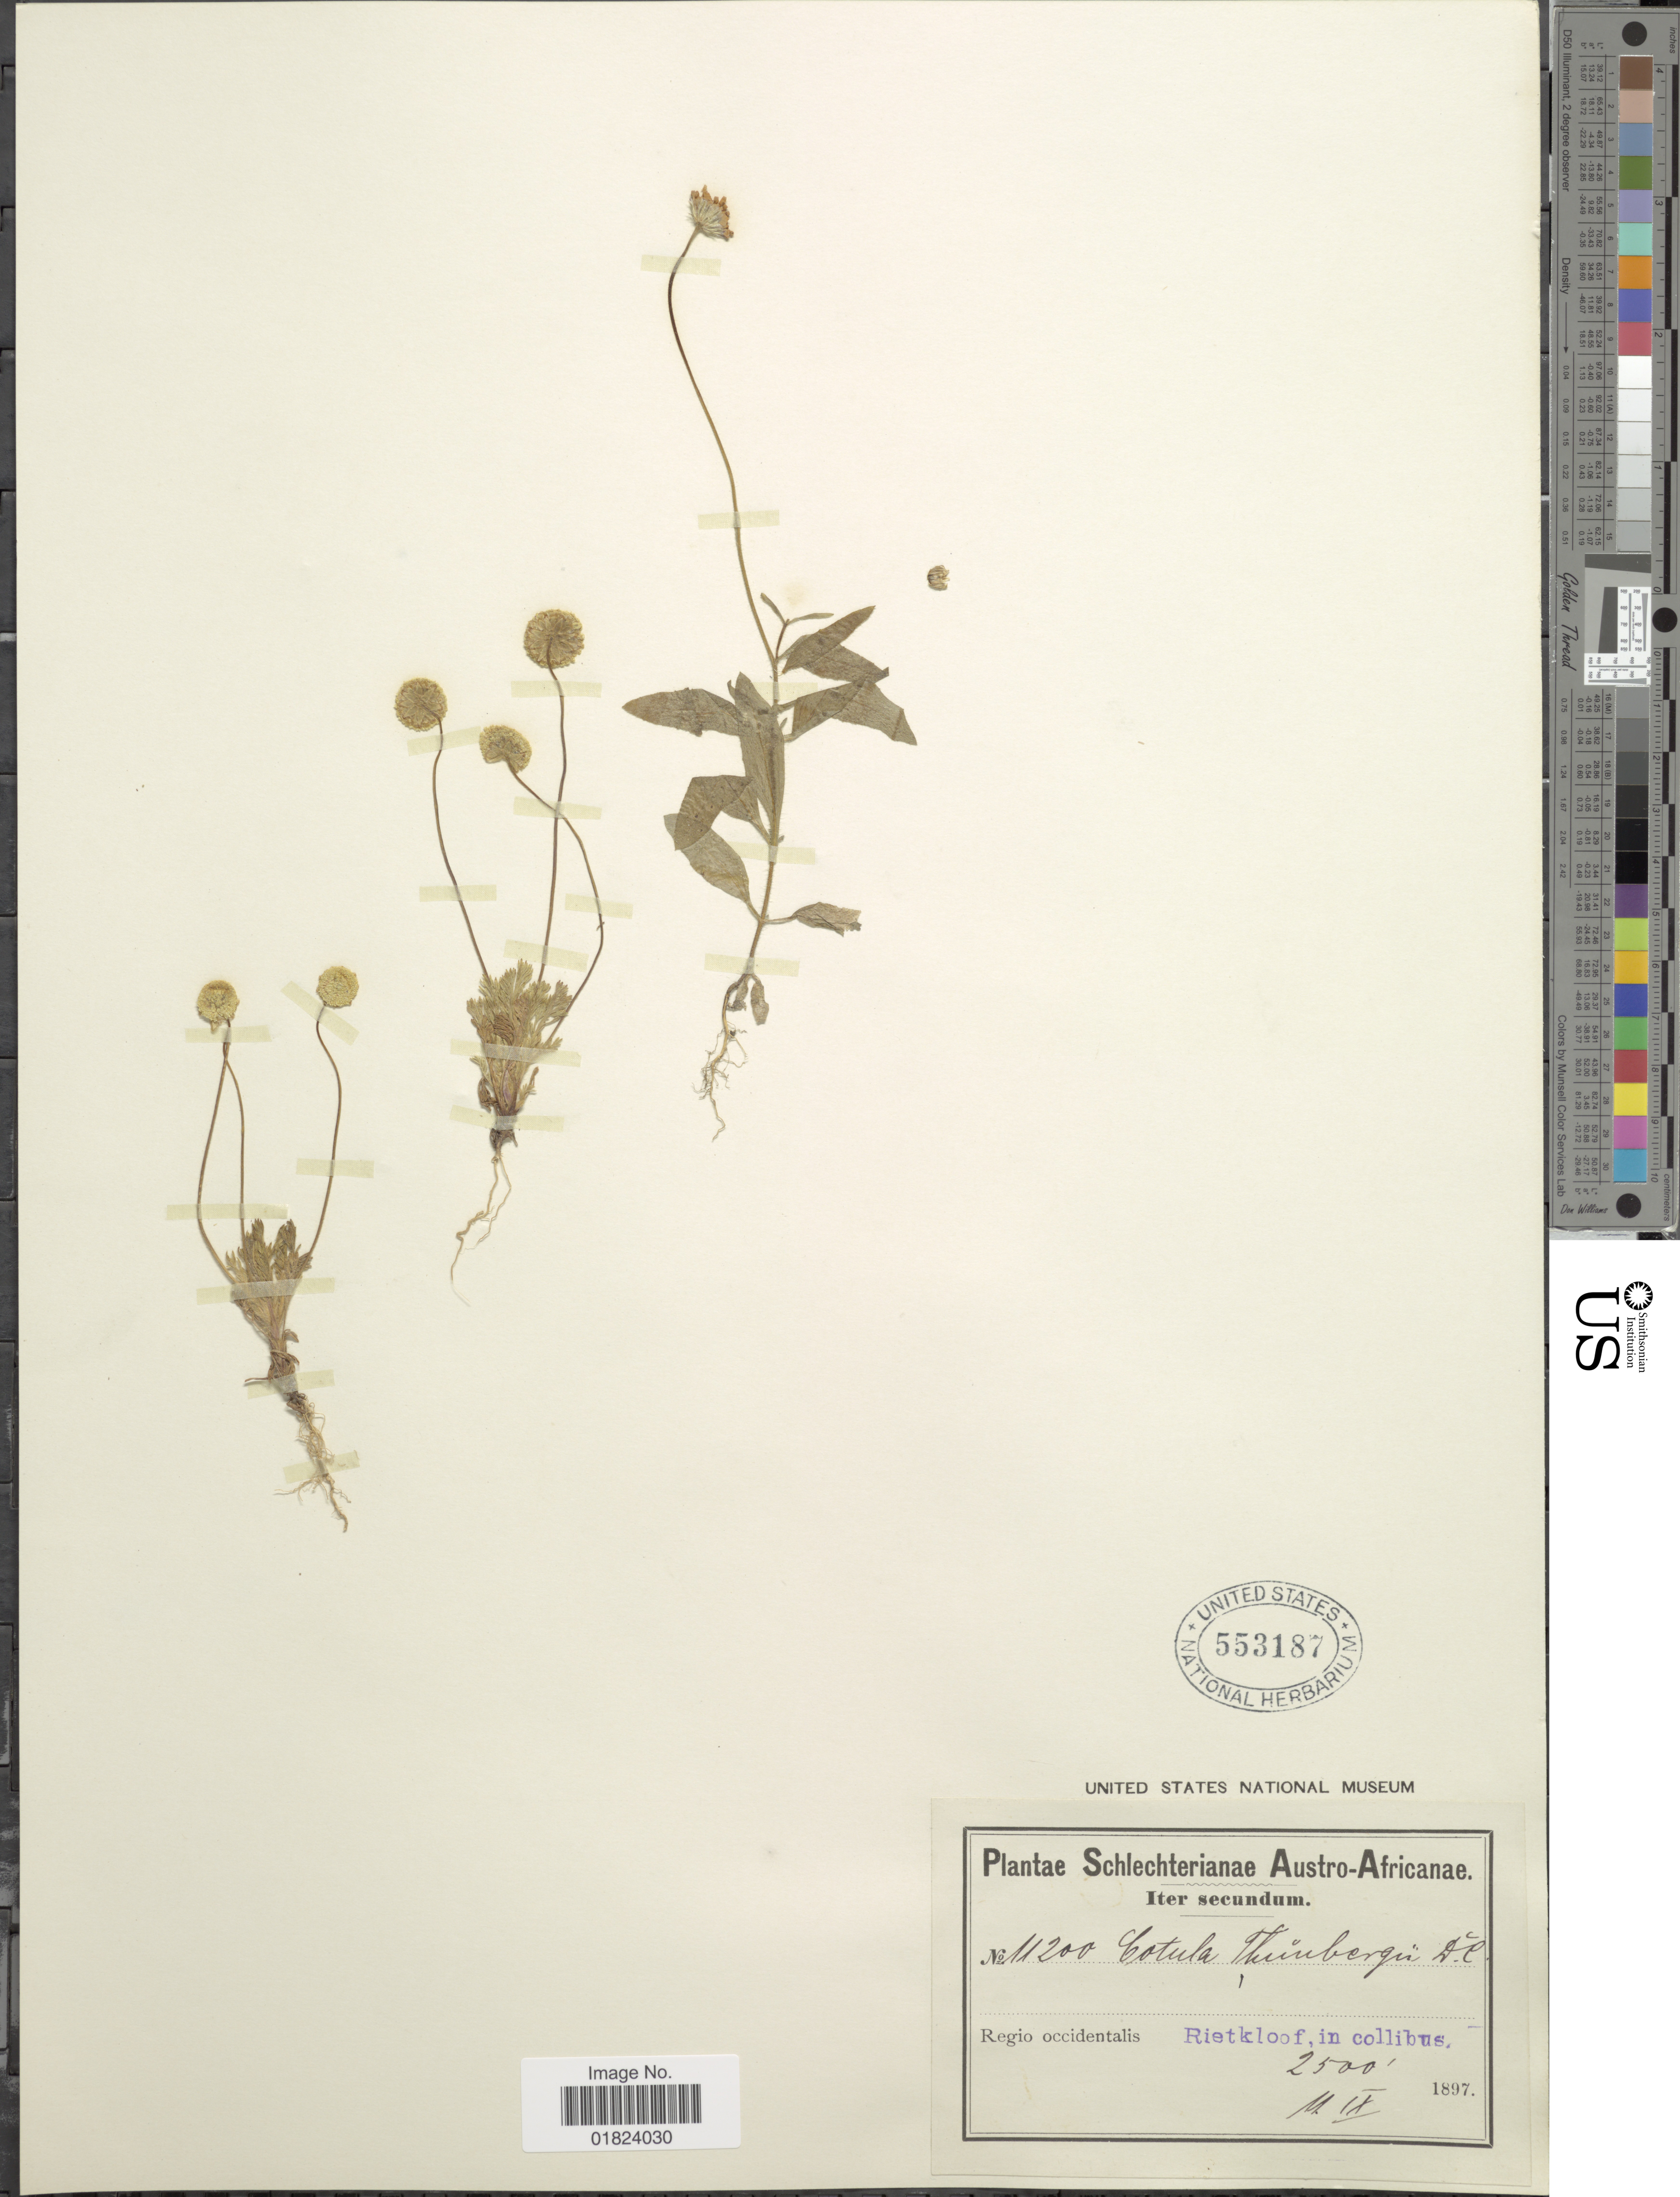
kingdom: Plantae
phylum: Tracheophyta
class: Magnoliopsida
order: Asterales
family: Asteraceae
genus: Cotula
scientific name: Cotula sp.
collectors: Schlechter, --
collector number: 11200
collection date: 1897-09-11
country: South Africa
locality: Austro-Africanae, iter secundum, Regio occidentalis, Rietkloof, in collibus.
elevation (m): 762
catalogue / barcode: US 553187